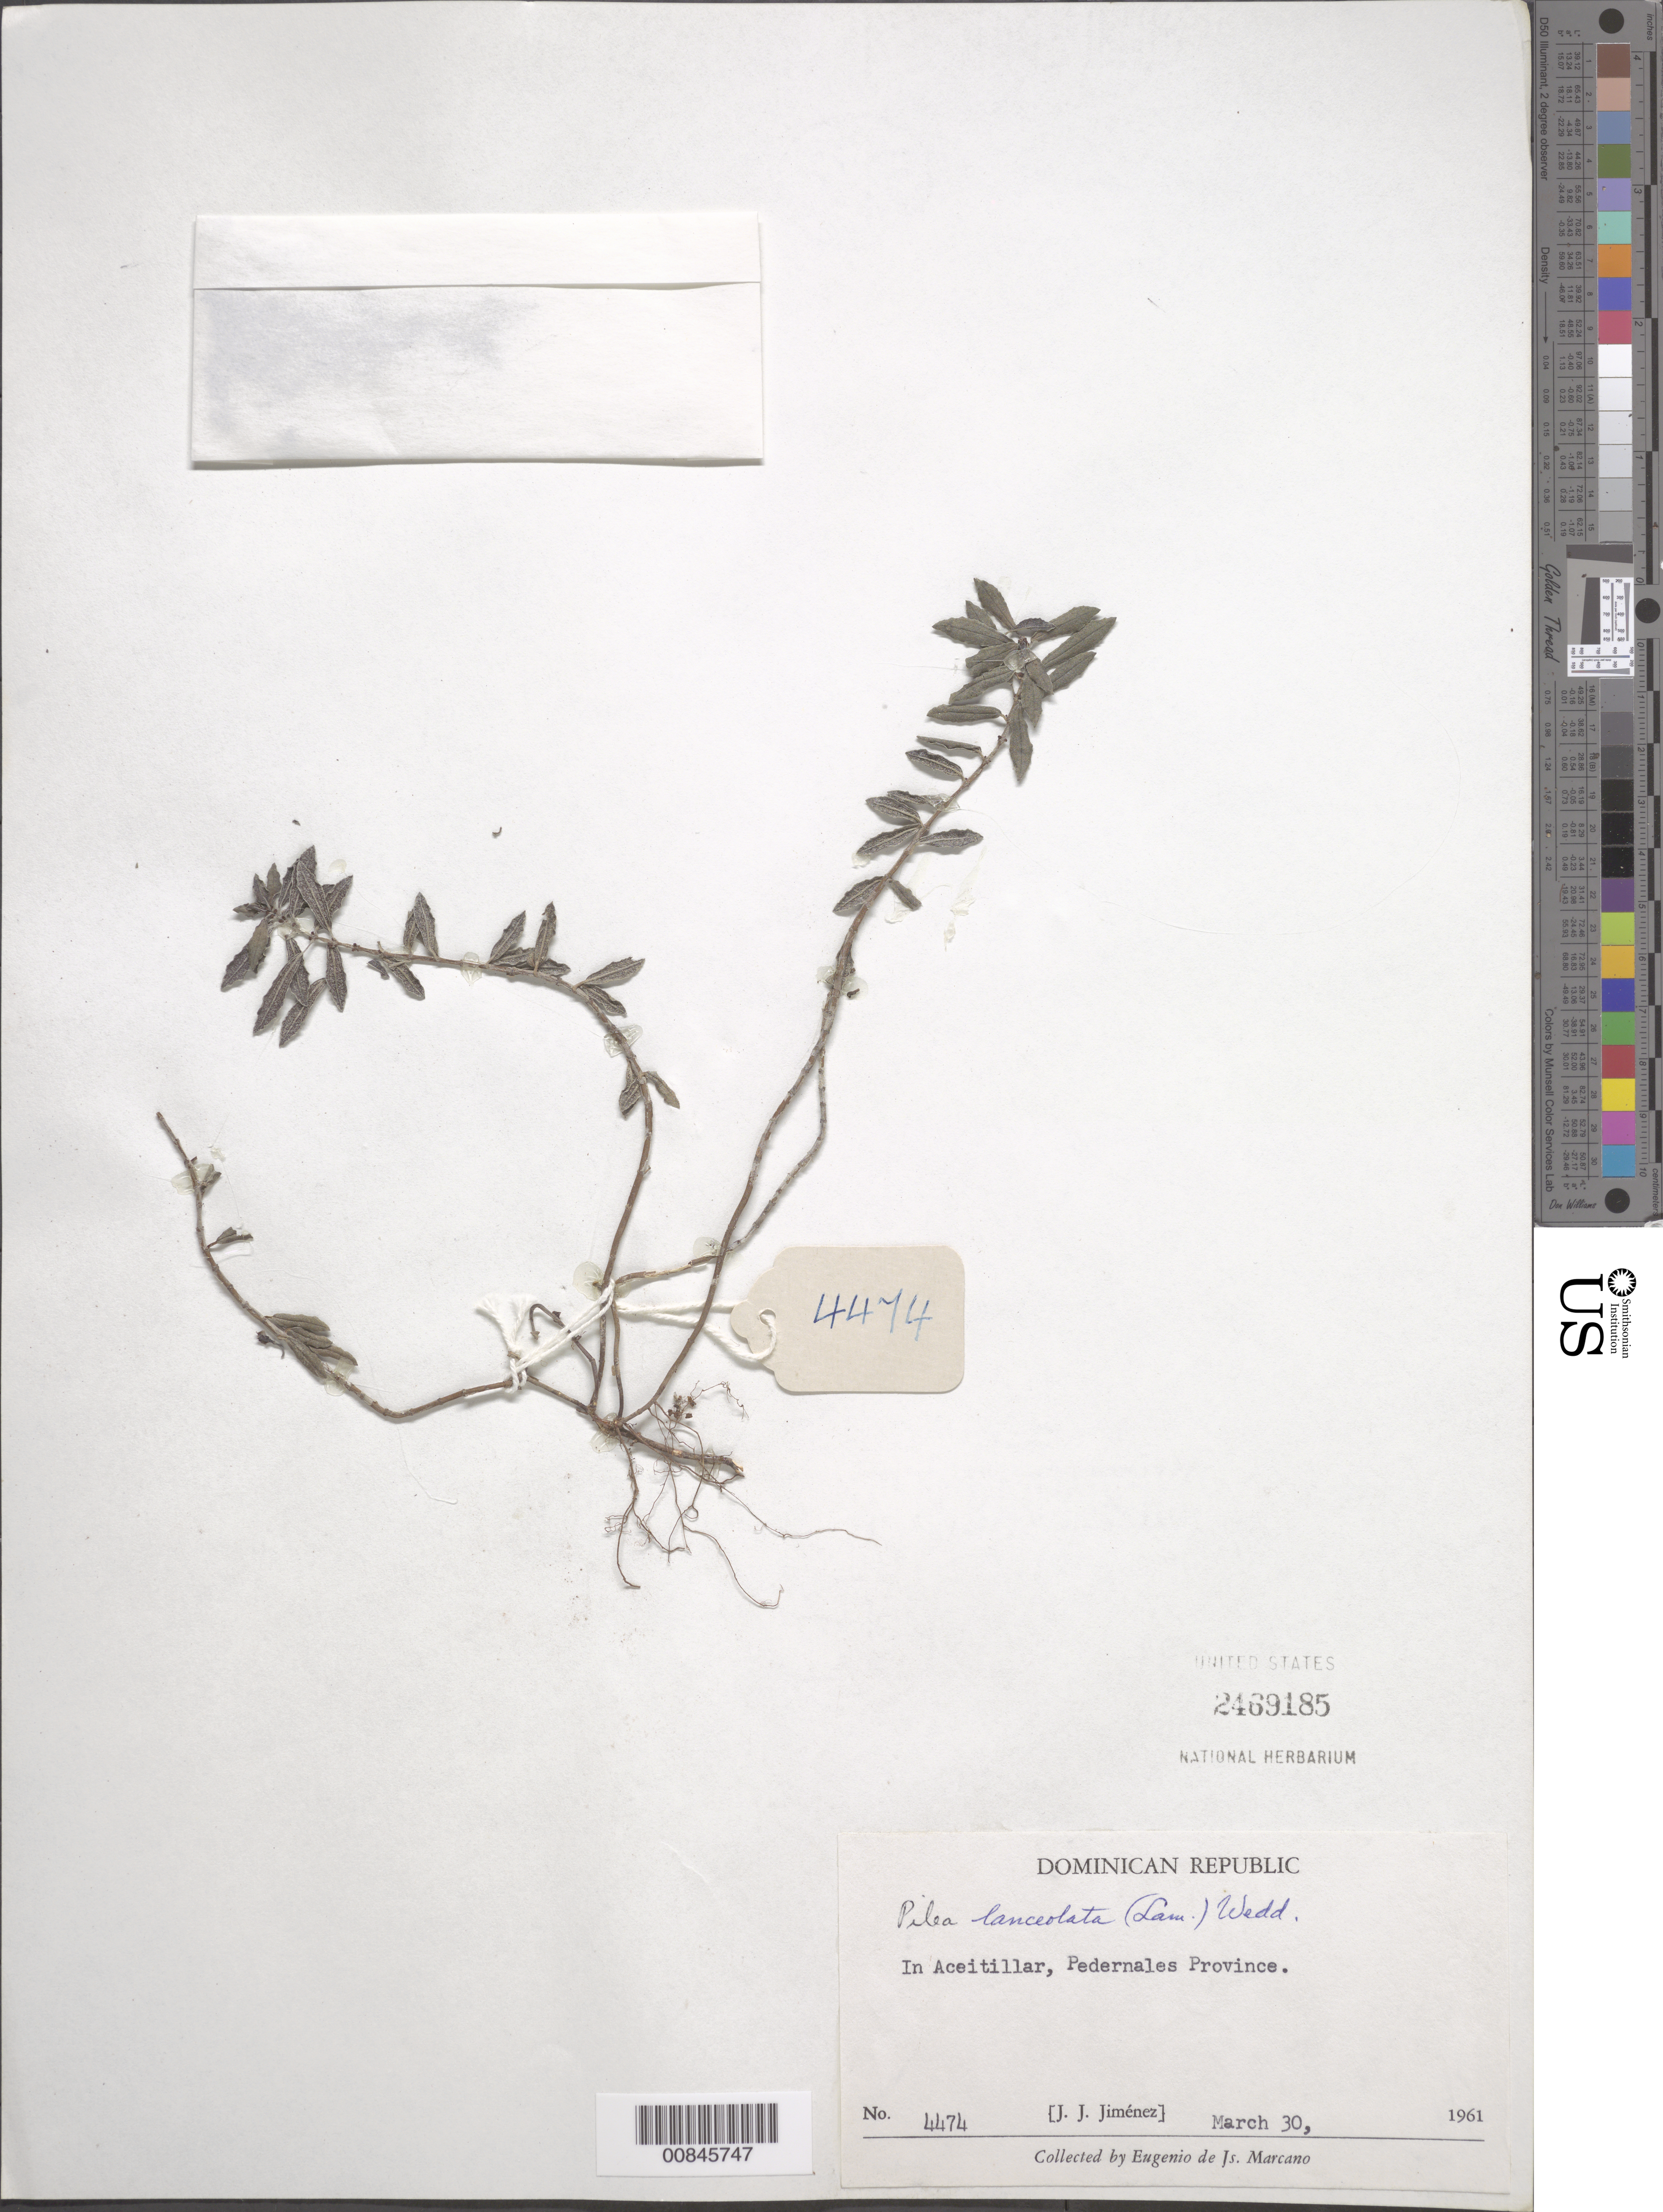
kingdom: Plantae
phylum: Tracheophyta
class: Magnoliopsida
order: Rosales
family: Urticaceae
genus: Pilea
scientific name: Pilea lanceolata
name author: (Savigny) Wedd.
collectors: J. J. Jiménez & E. J. Marcano F.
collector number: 4474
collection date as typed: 30 Mar 1961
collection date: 1961-03-30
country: Dominican Republic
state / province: Pedernales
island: Hispaniola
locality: Aceitillar.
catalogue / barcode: US 2469185